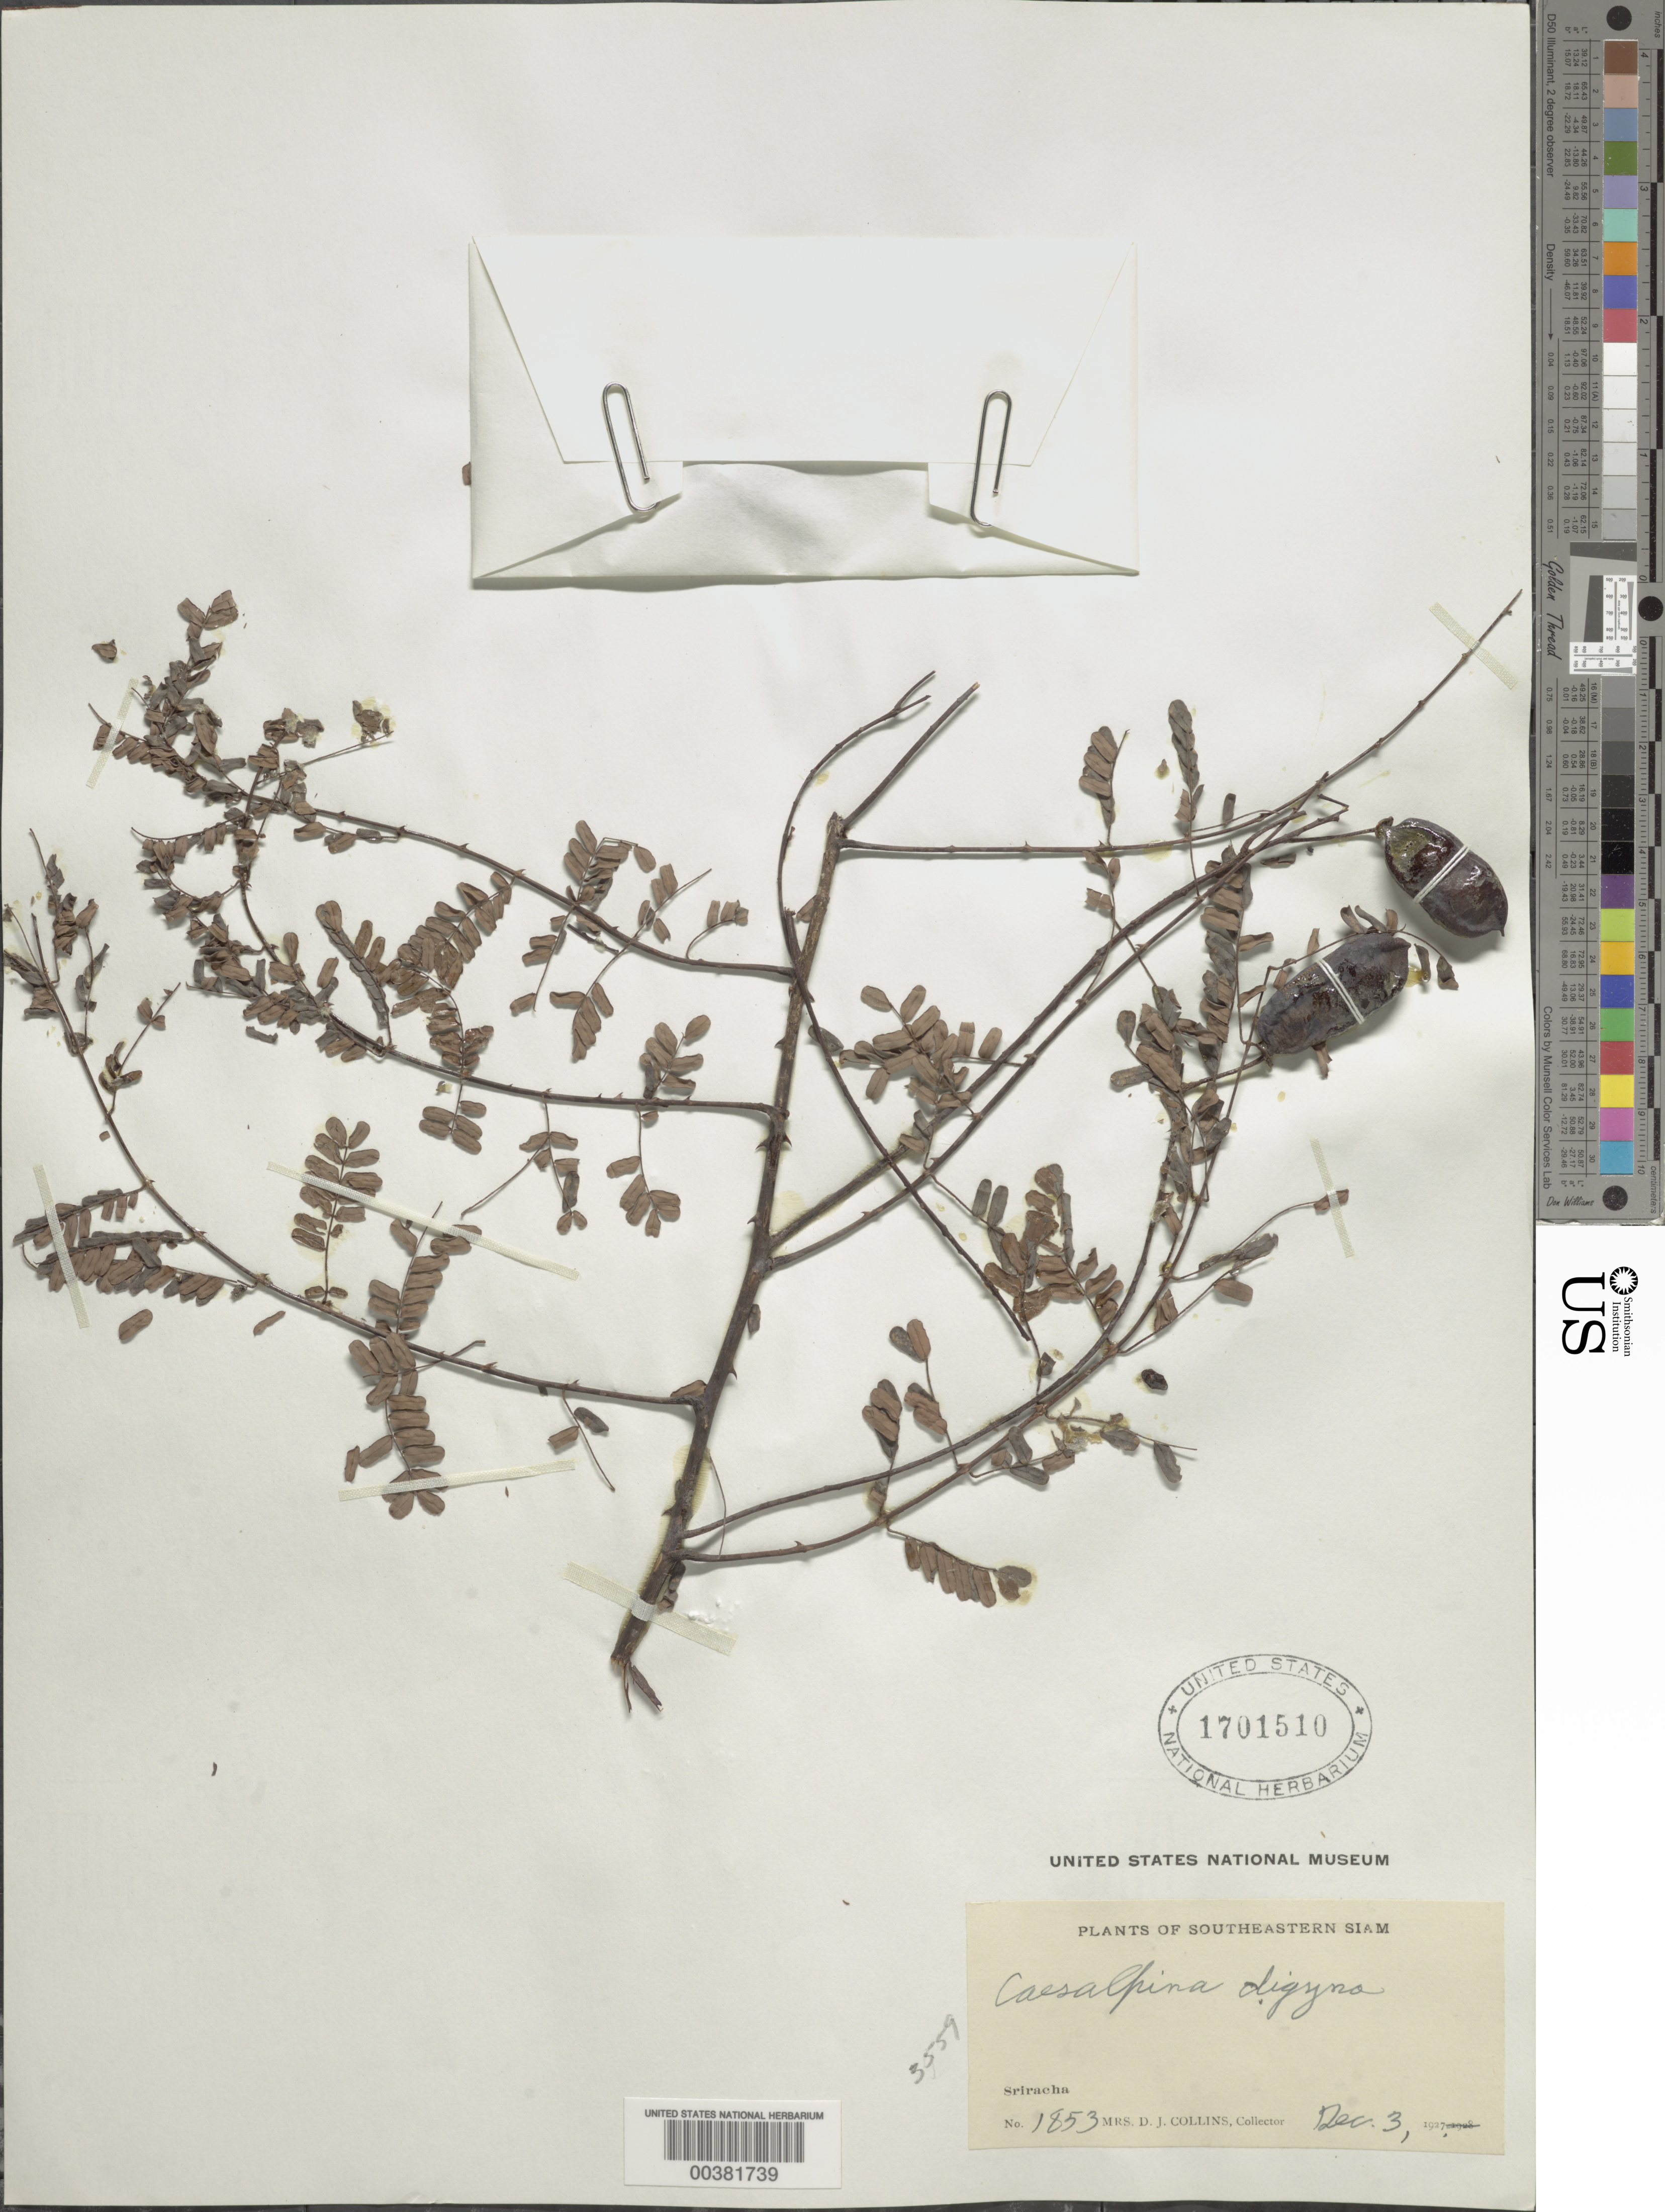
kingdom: Plantae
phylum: Tracheophyta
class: Magnoliopsida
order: Fabales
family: Fabaceae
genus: Moullava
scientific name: Moullava digyna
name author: (Röttler) Gagnon & G.P. Lewis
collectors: Mrs. D. J. Collins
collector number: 1853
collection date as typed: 03 Dec 1927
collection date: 1927-12-03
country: Thailand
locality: Sriracha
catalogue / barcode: US 1701510